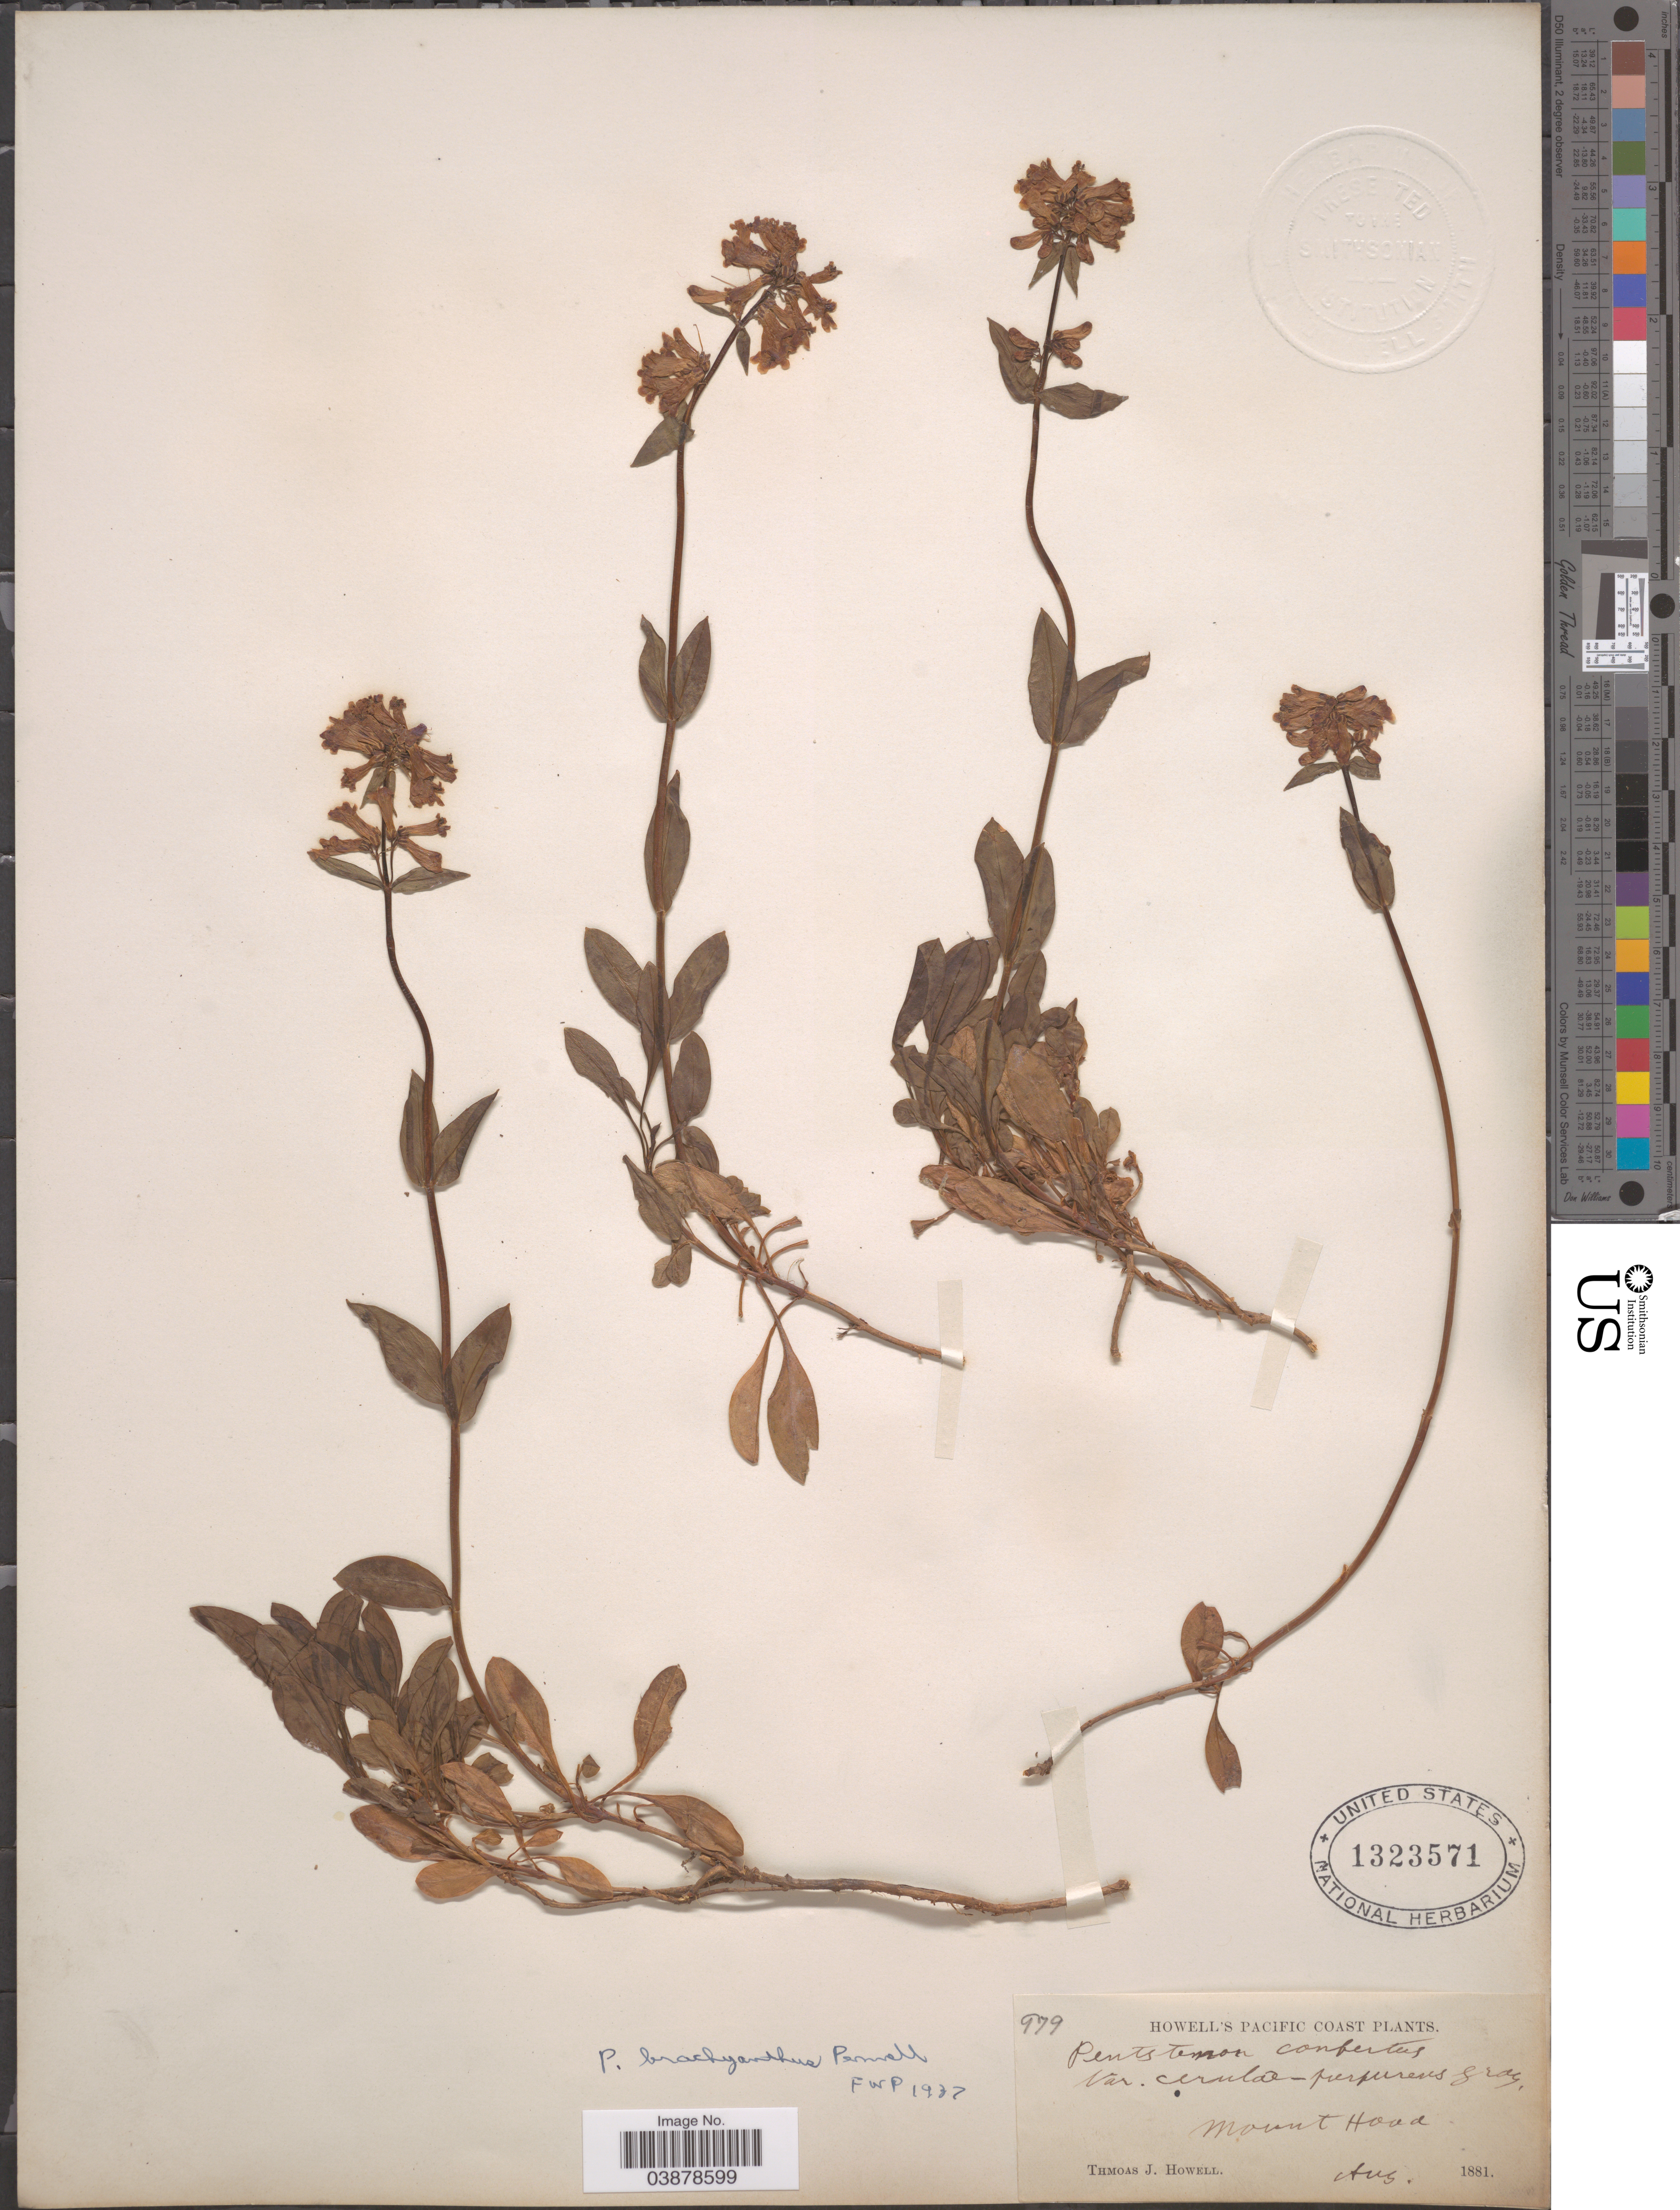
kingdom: Plantae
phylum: Tracheophyta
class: Magnoliopsida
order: Lamiales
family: Plantaginaceae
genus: Penstemon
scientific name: Penstemon tolmiei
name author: Hook.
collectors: T. J. Howell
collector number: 979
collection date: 1881-08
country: United States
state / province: Oregon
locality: Pacific Coast. Mount Hood.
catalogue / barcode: US 1323571